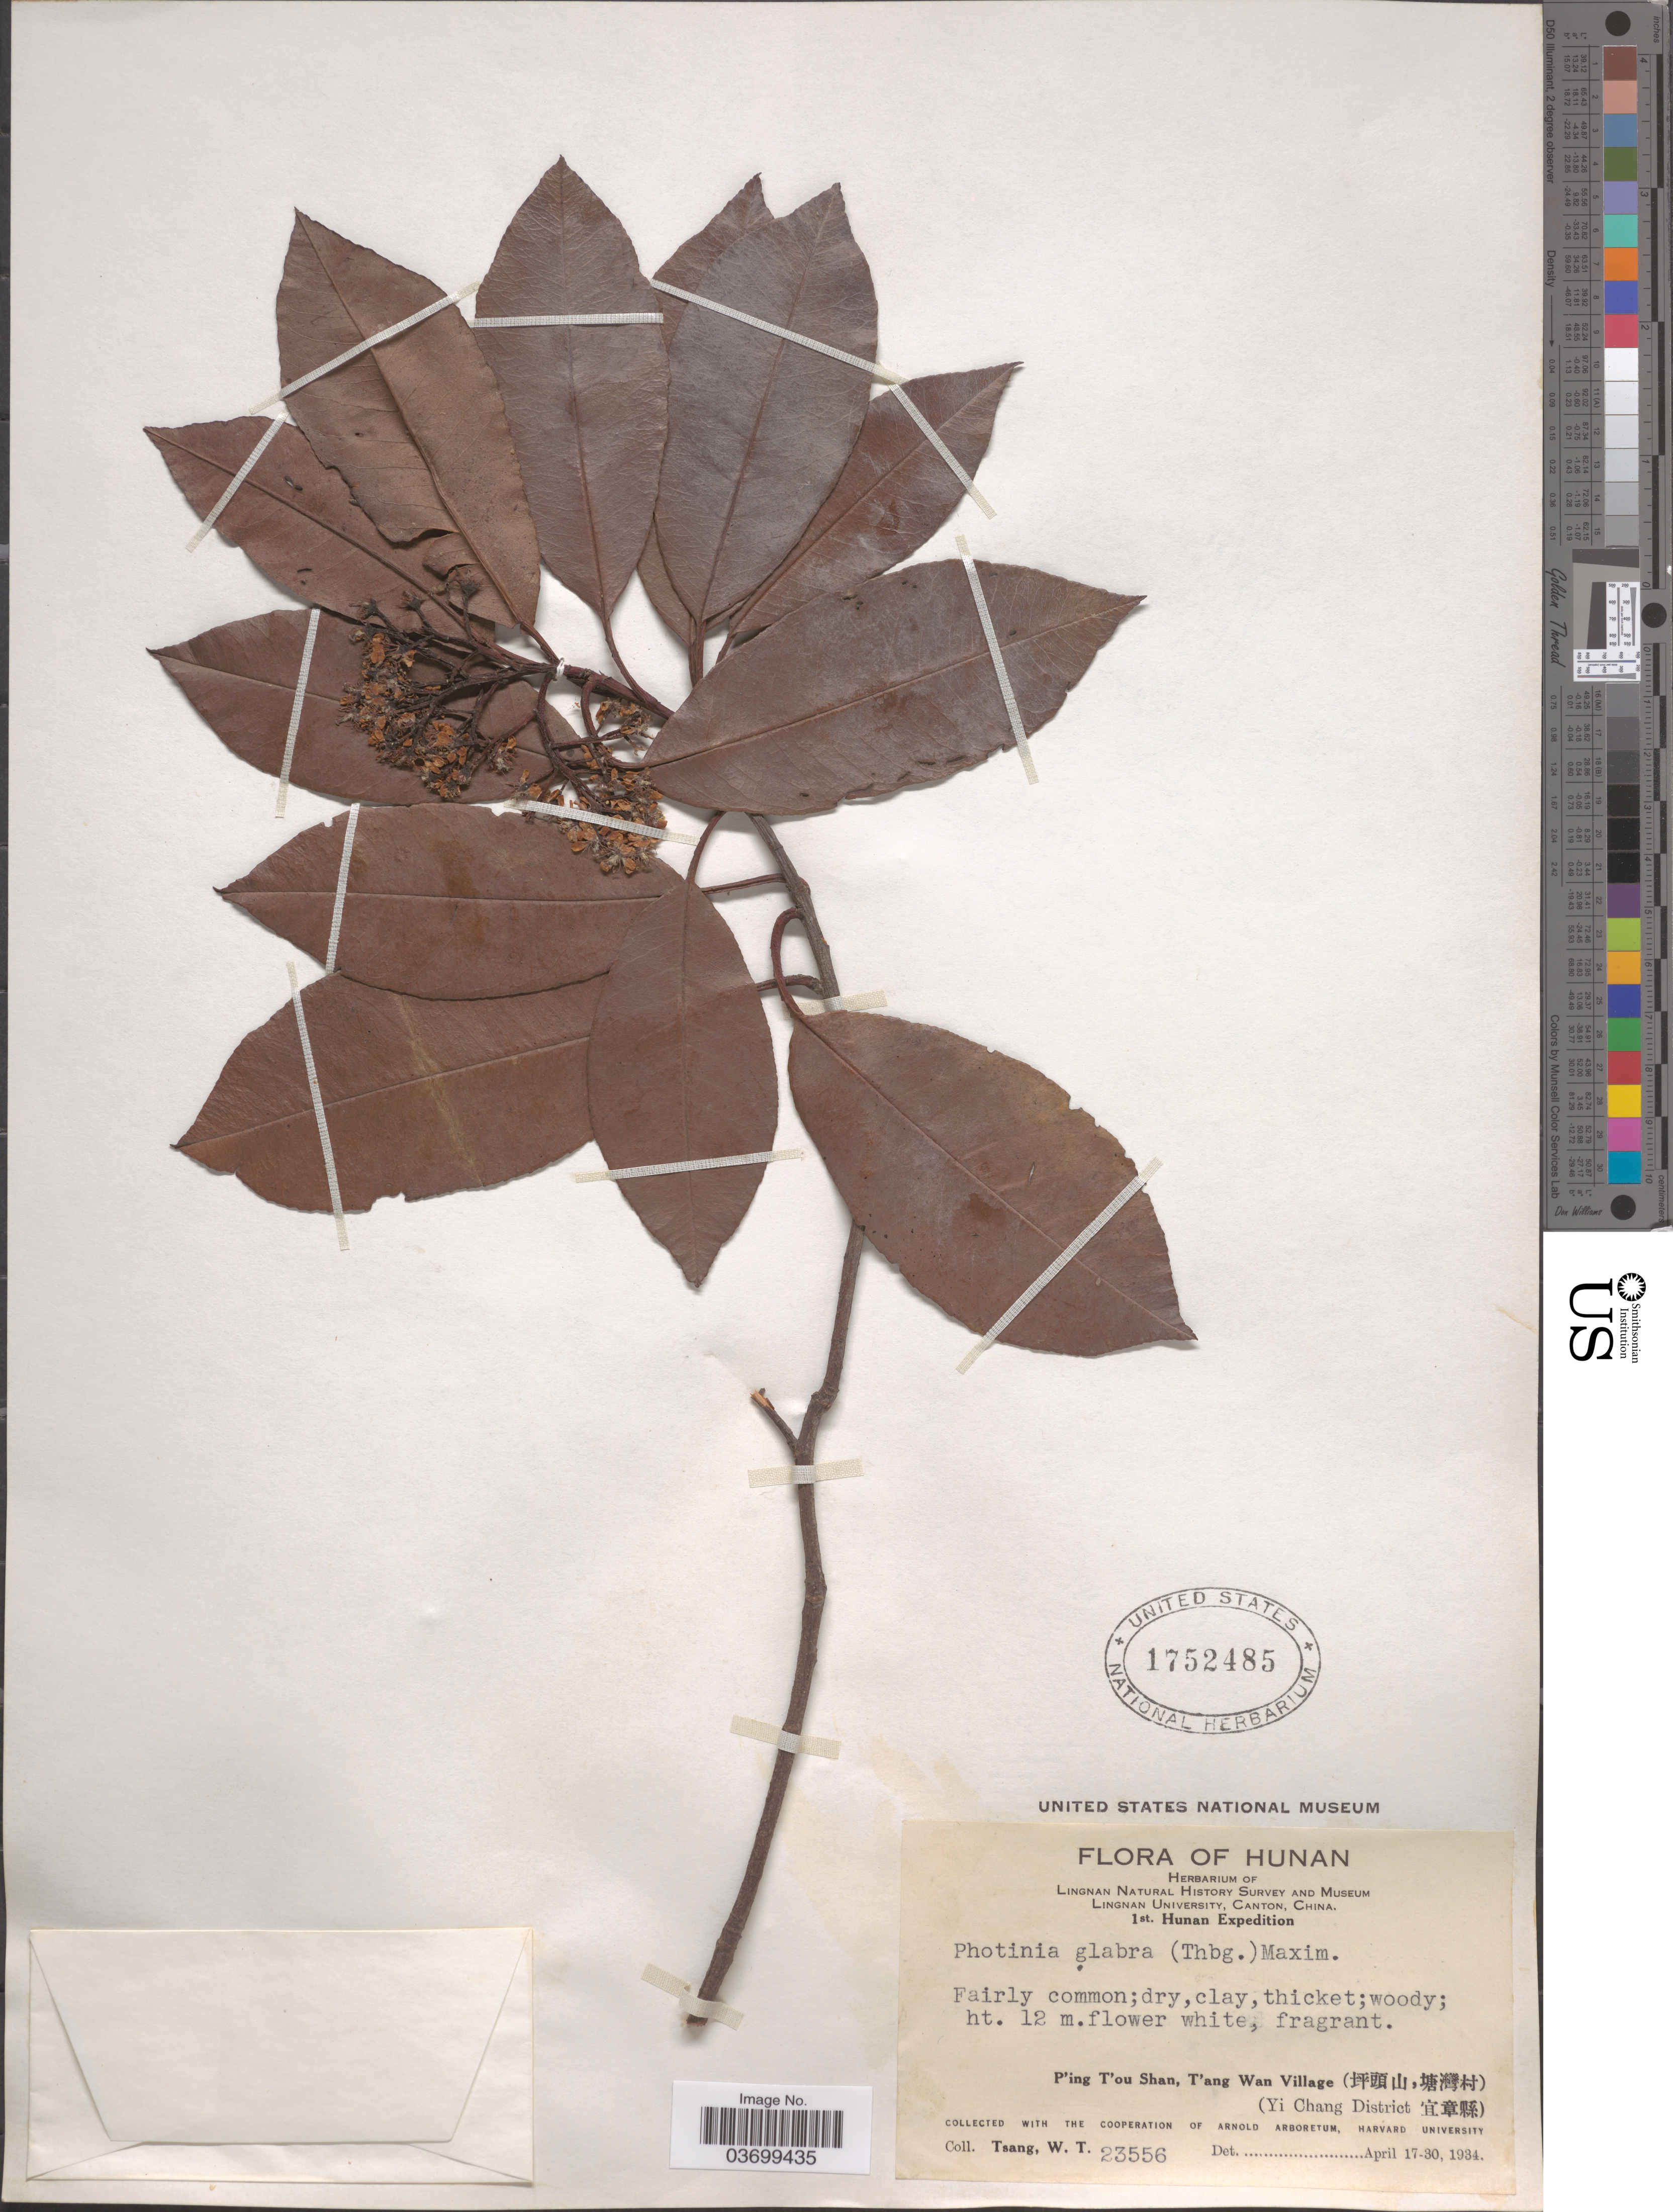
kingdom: Plantae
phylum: Tracheophyta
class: Magnoliopsida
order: Rosales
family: Rosaceae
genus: Photinia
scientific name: Photinia glabra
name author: (Thunb.) Jacob-Makoy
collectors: W. T. Tsang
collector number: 23556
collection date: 1934-04-17/1934-04-30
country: China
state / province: Hunan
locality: P'ing T'ou Shan, T'ang Wan Village (X). (Yi Chang District X).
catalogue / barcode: US 1752485